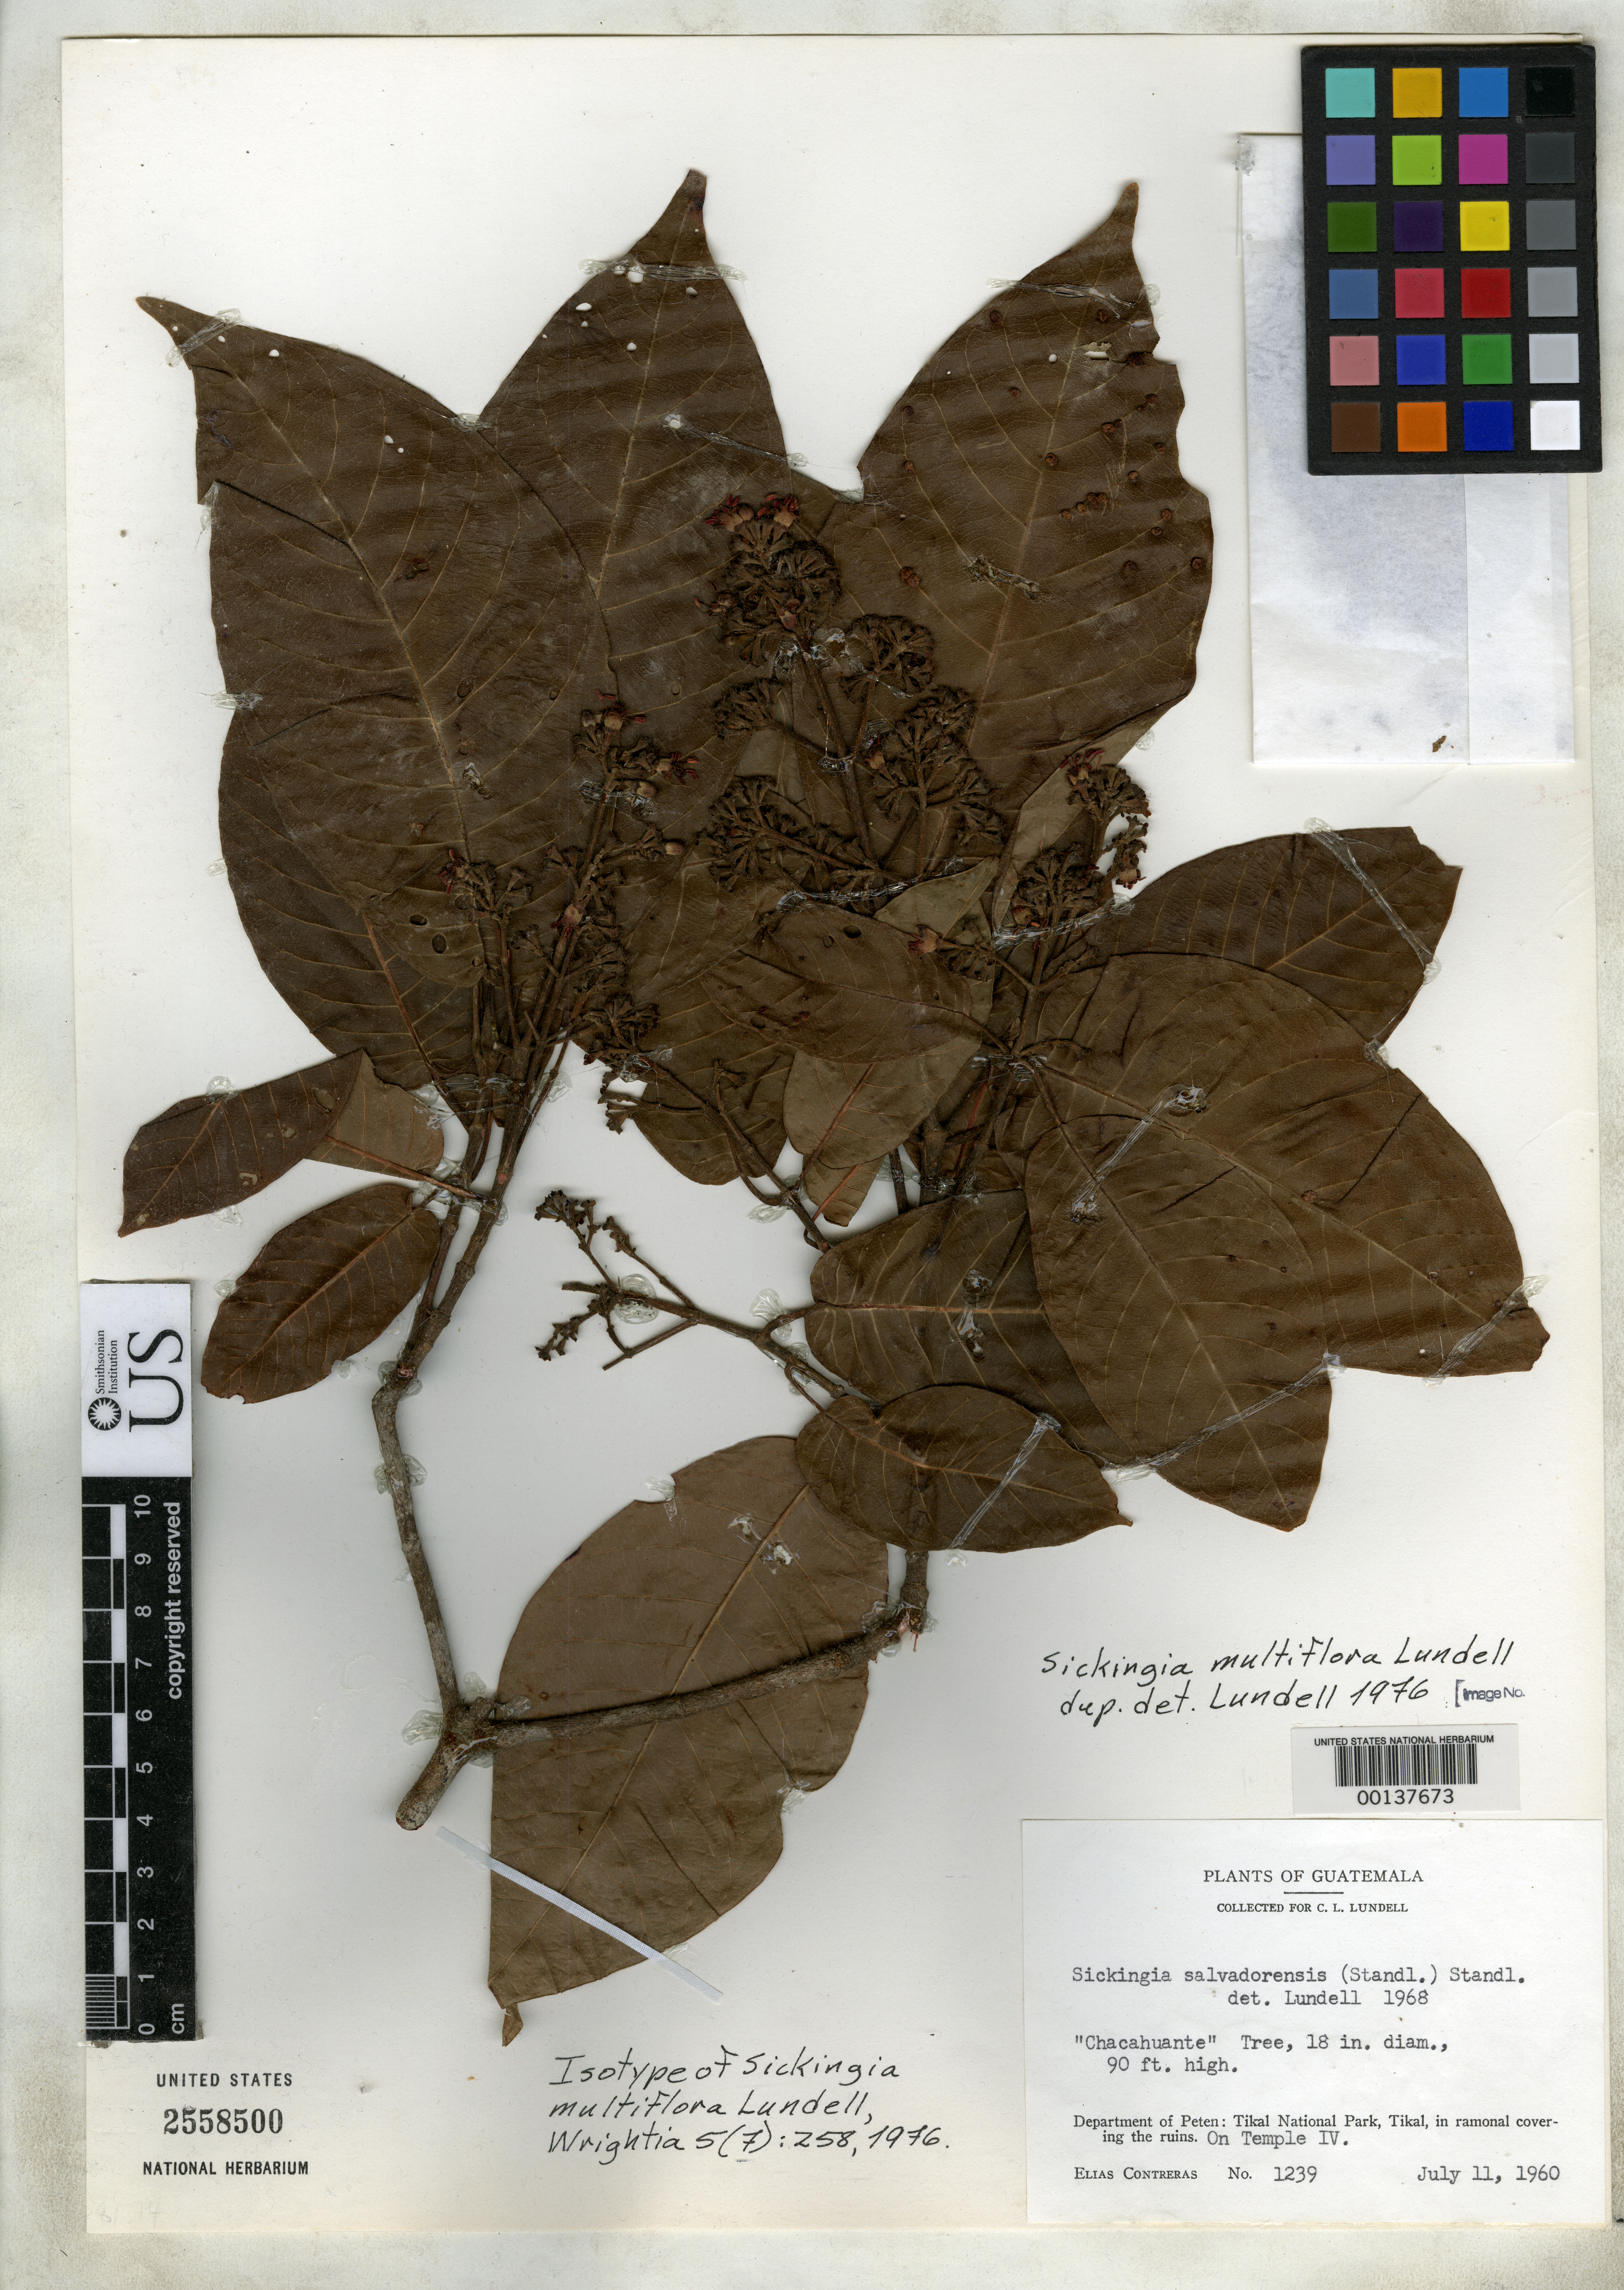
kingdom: Plantae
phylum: Tracheophyta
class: Magnoliopsida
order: Gentianales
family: Rubiaceae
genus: Sickingia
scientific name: Sickingia multiflora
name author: Lundell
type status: Isotype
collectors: E. Contreras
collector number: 1239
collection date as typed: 11 Jul 1960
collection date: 1960-07-11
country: Guatemala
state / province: El Petén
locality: Tikal National Park, Tikal.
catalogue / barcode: US 2558500